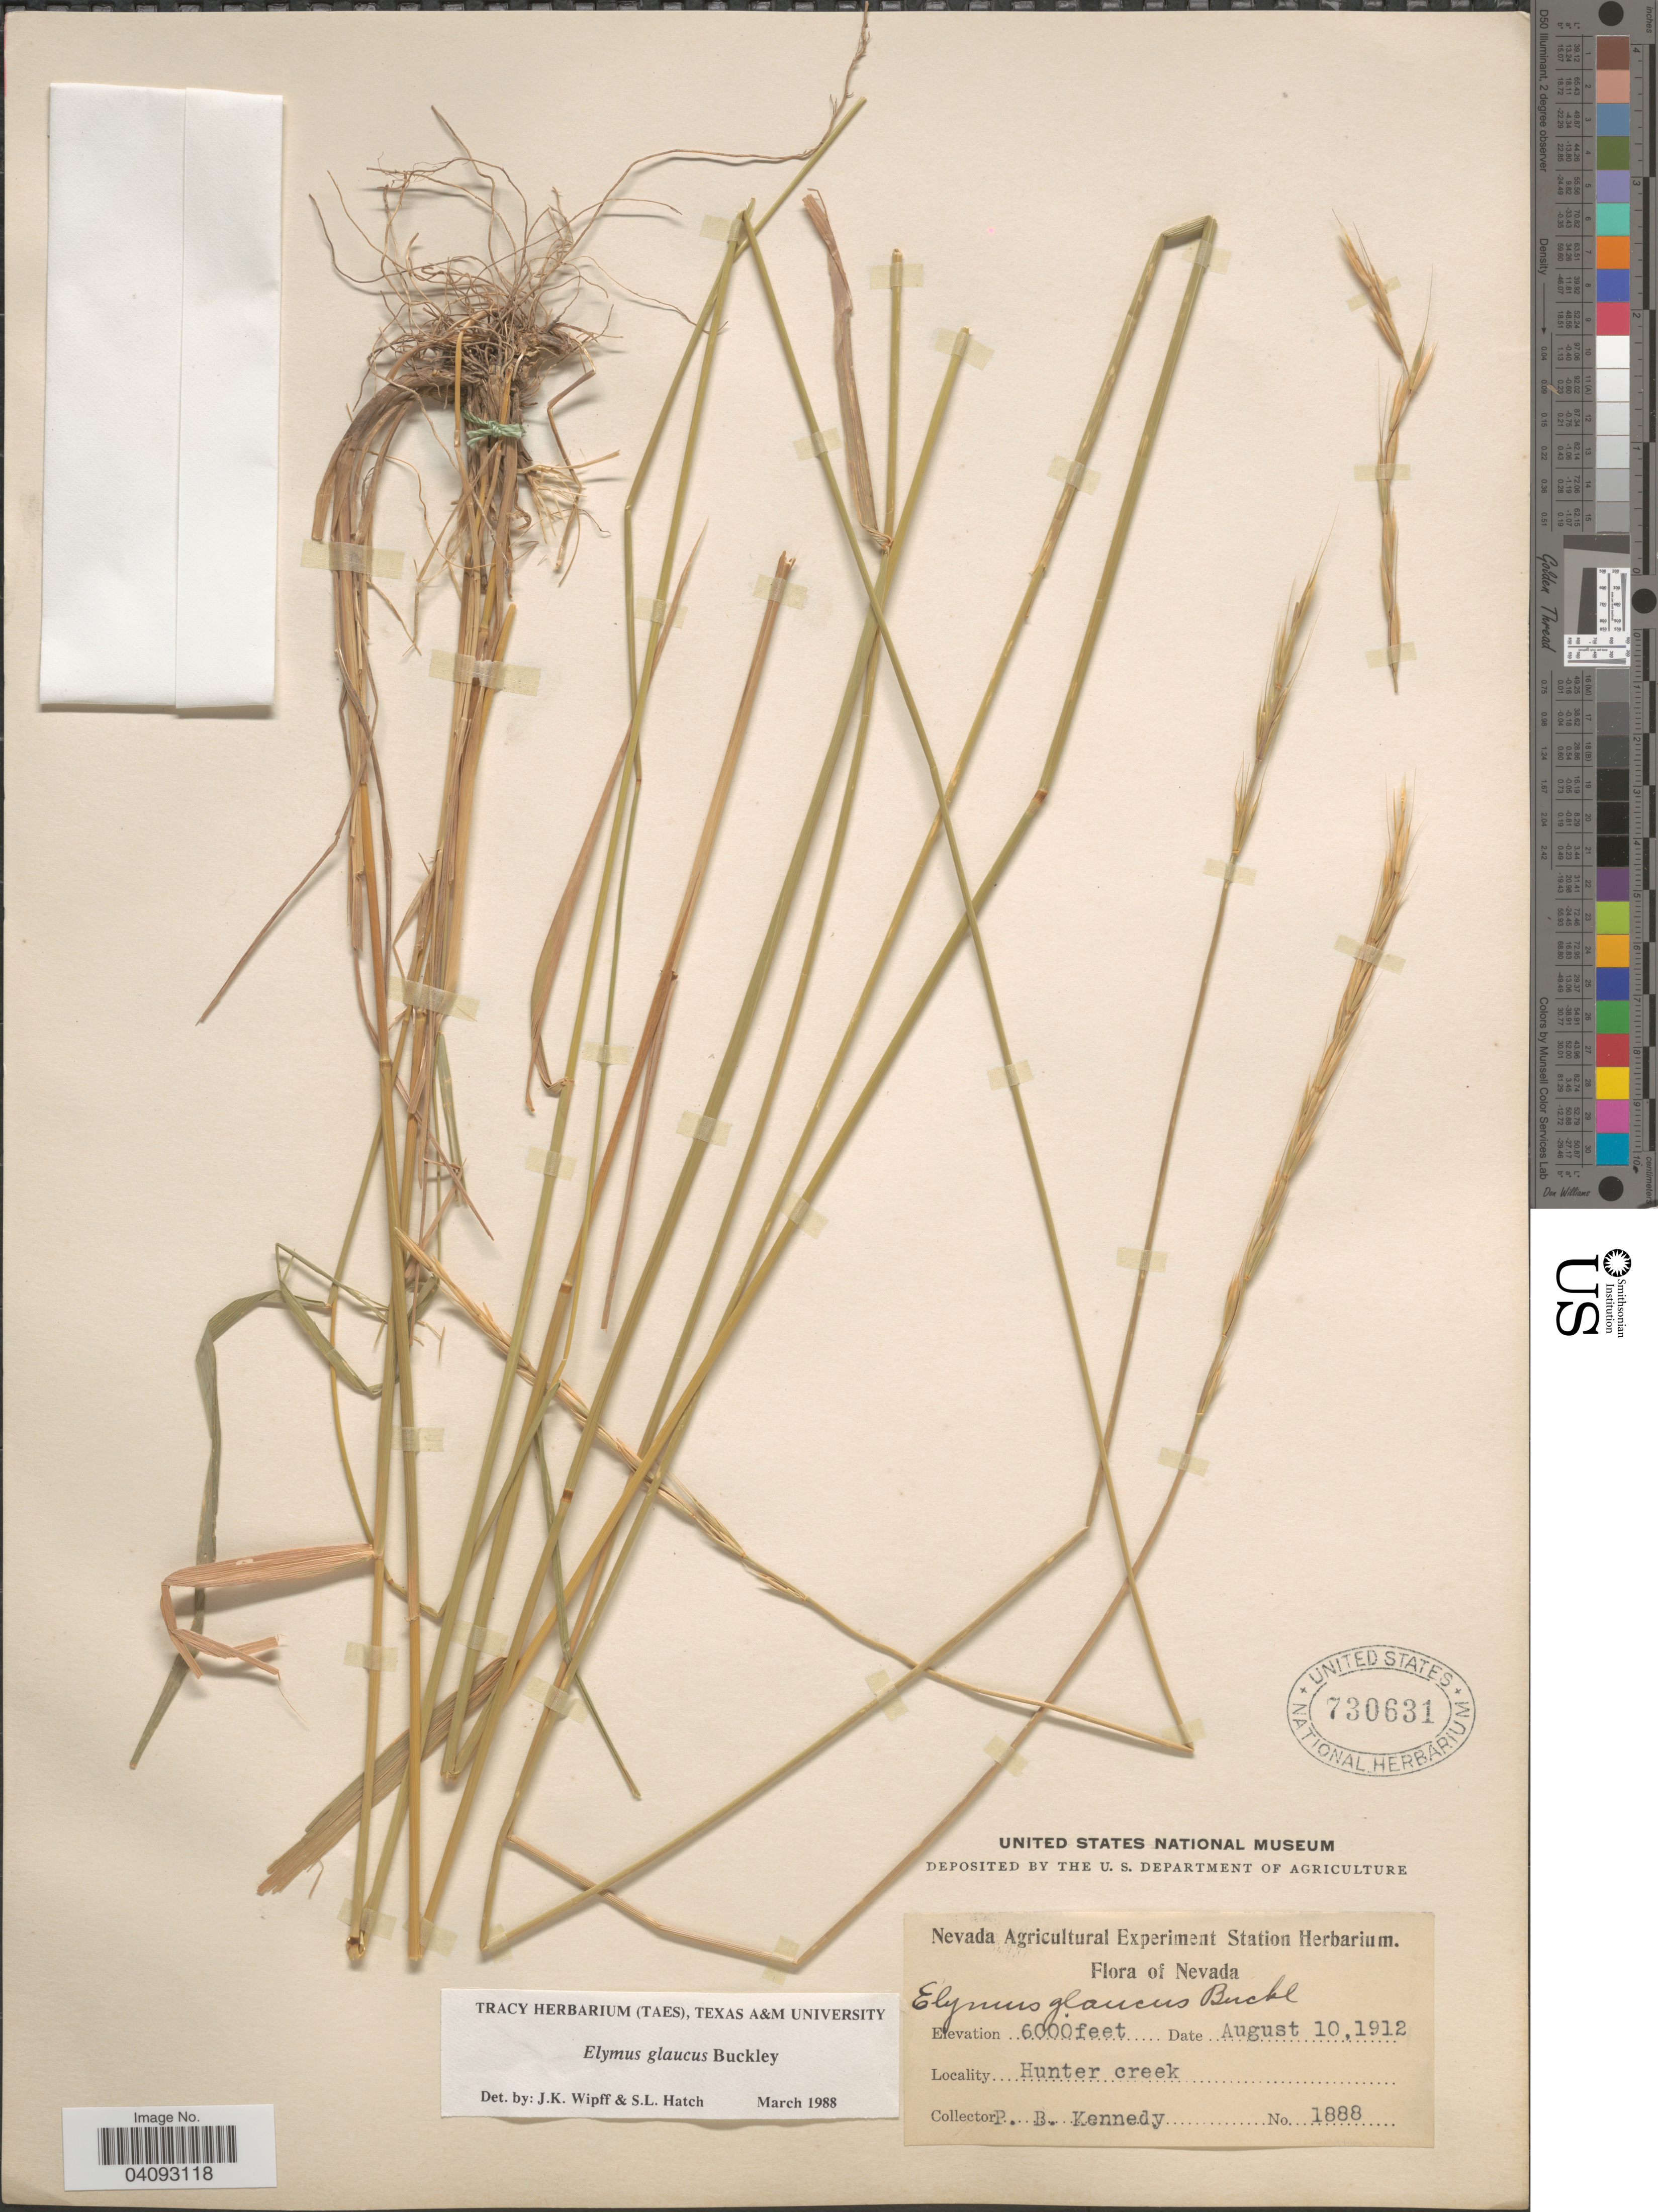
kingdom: Plantae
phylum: Tracheophyta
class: Liliopsida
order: Poales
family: Poaceae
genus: Elymus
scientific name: Elymus glaucus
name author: Buckley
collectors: P. B. Kennedy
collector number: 1888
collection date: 1912-08-10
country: United States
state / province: Nevada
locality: Hunter creek.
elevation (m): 1829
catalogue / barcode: US 730631